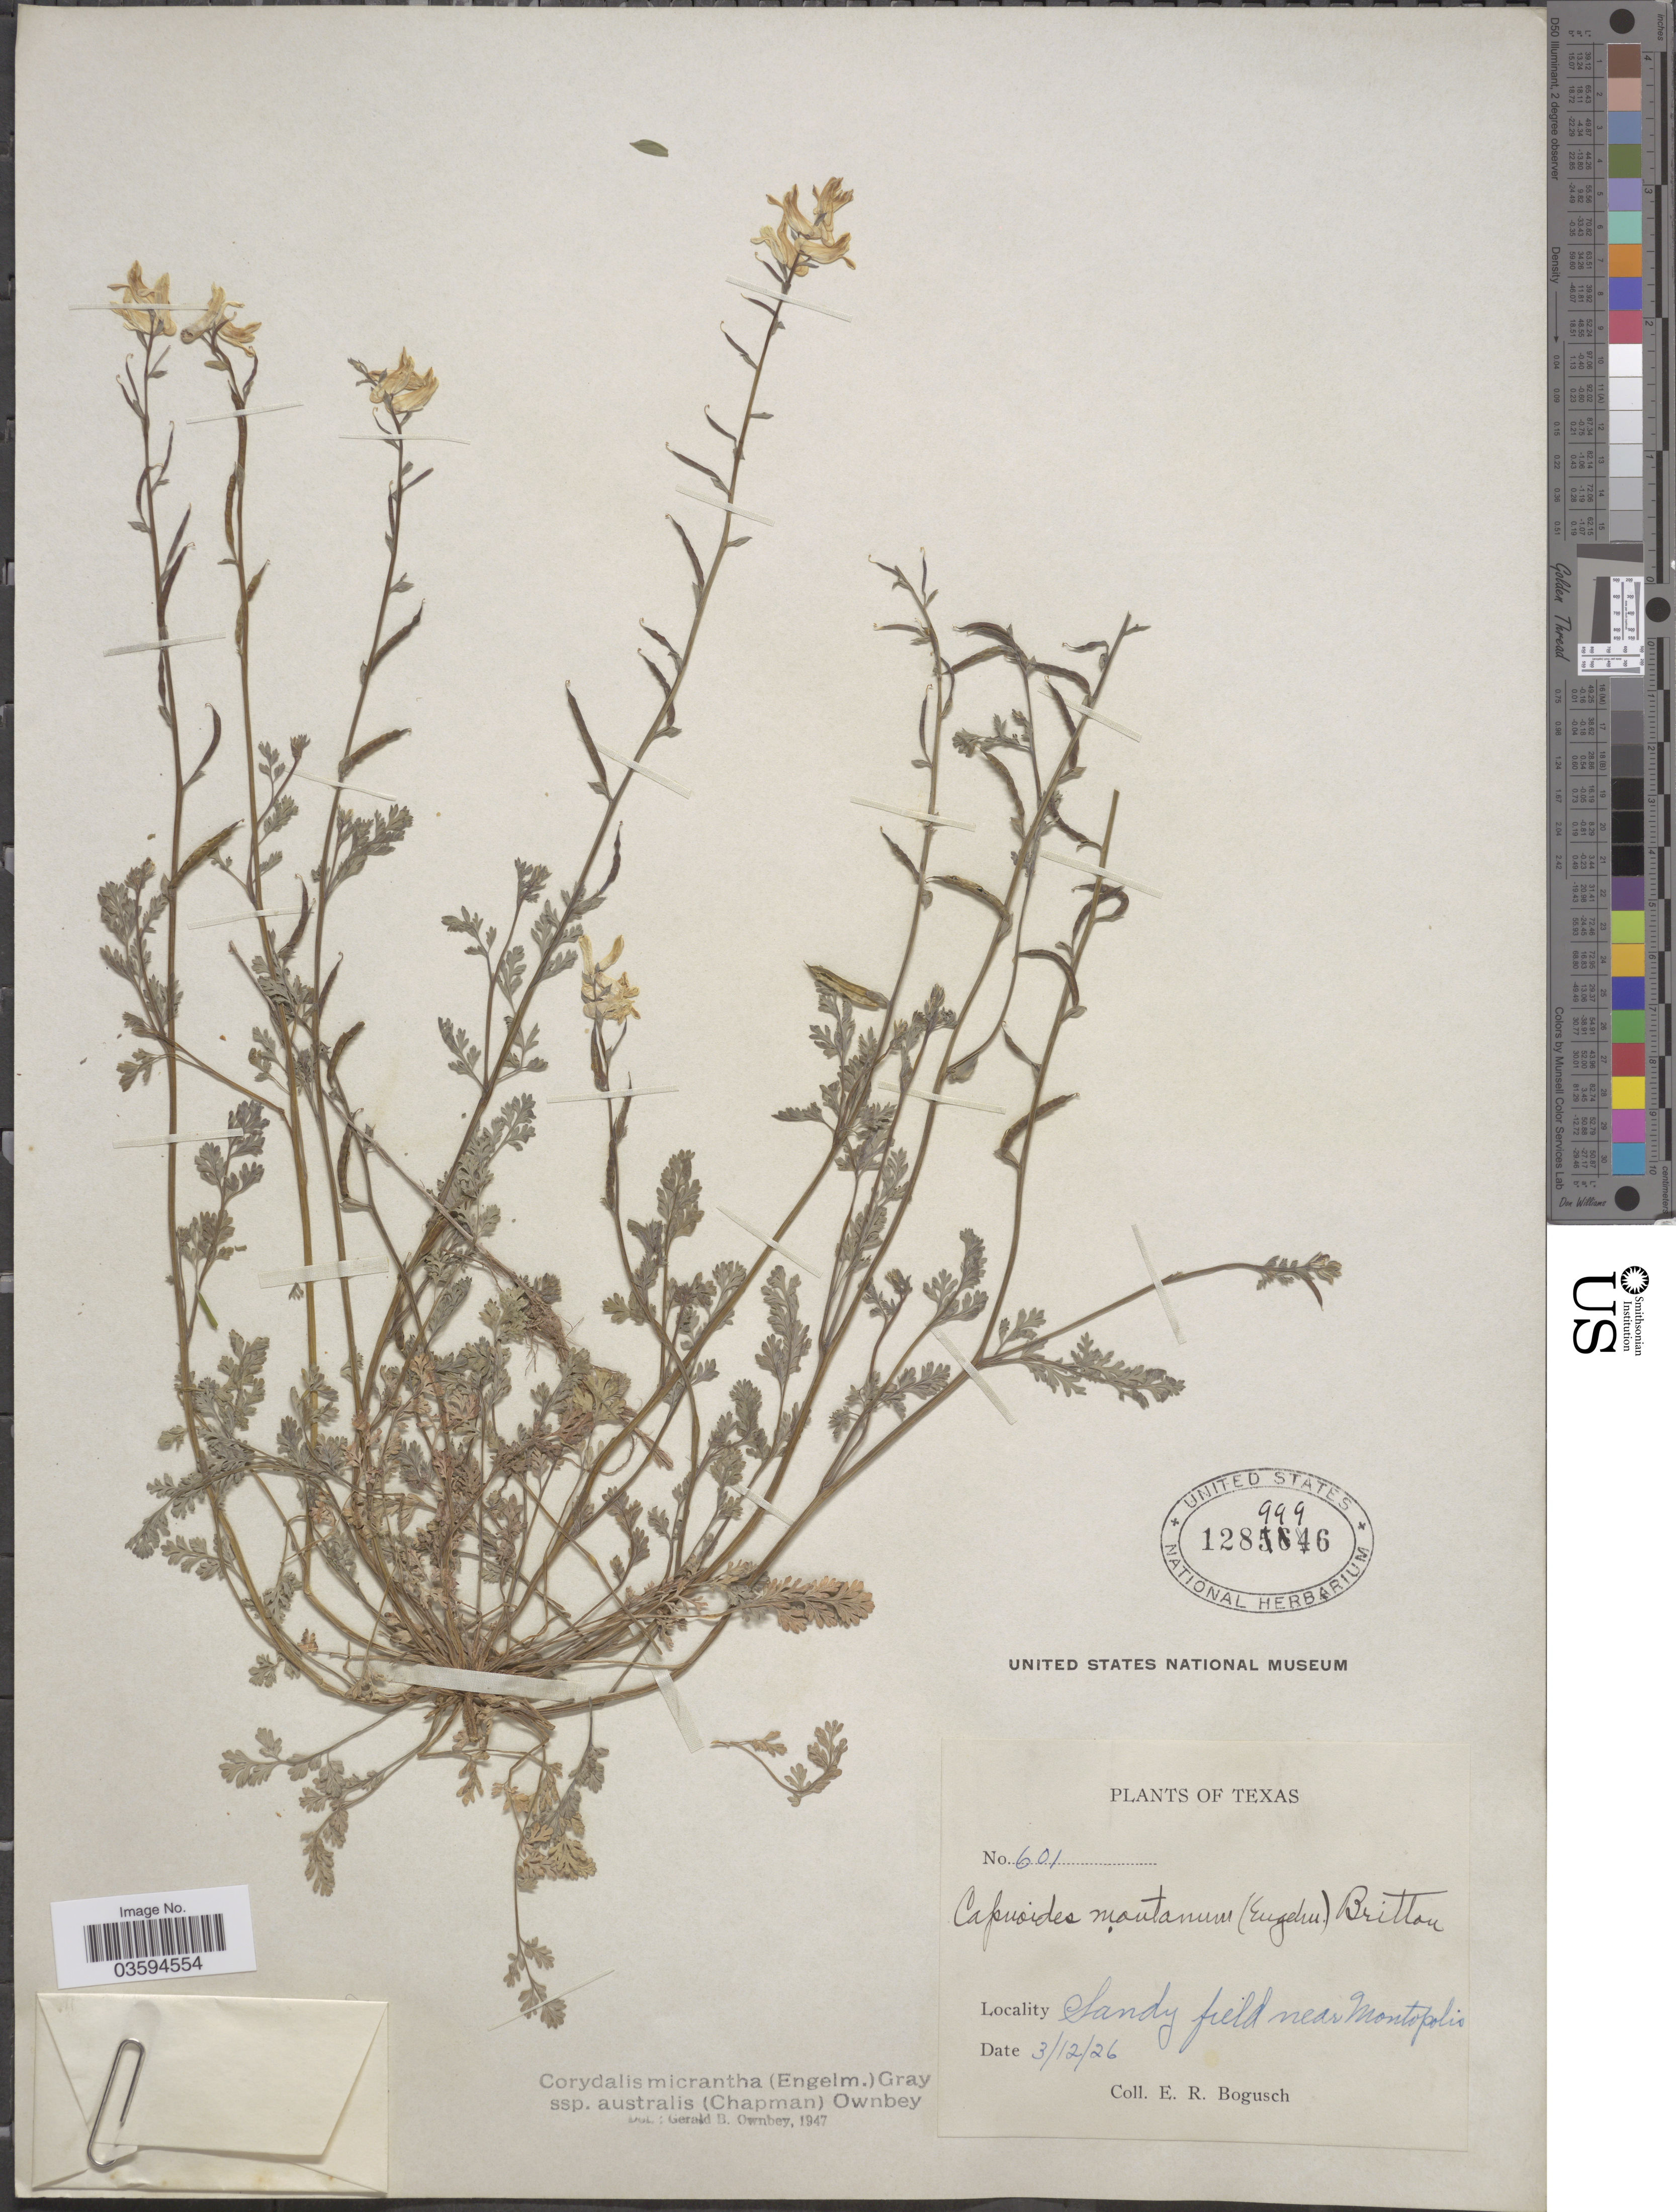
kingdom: Plantae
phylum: Tracheophyta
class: Magnoliopsida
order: Ranunculales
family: Papaveraceae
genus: Corydalis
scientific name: Corydalis micrantha subsp. australis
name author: (Chapm.) G.B. Ownbey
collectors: E. Bogusch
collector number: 601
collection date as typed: Transcribed d/m/y: 12/3/26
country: United States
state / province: Texas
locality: Sandy field near Montopolis.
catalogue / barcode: US 1289996